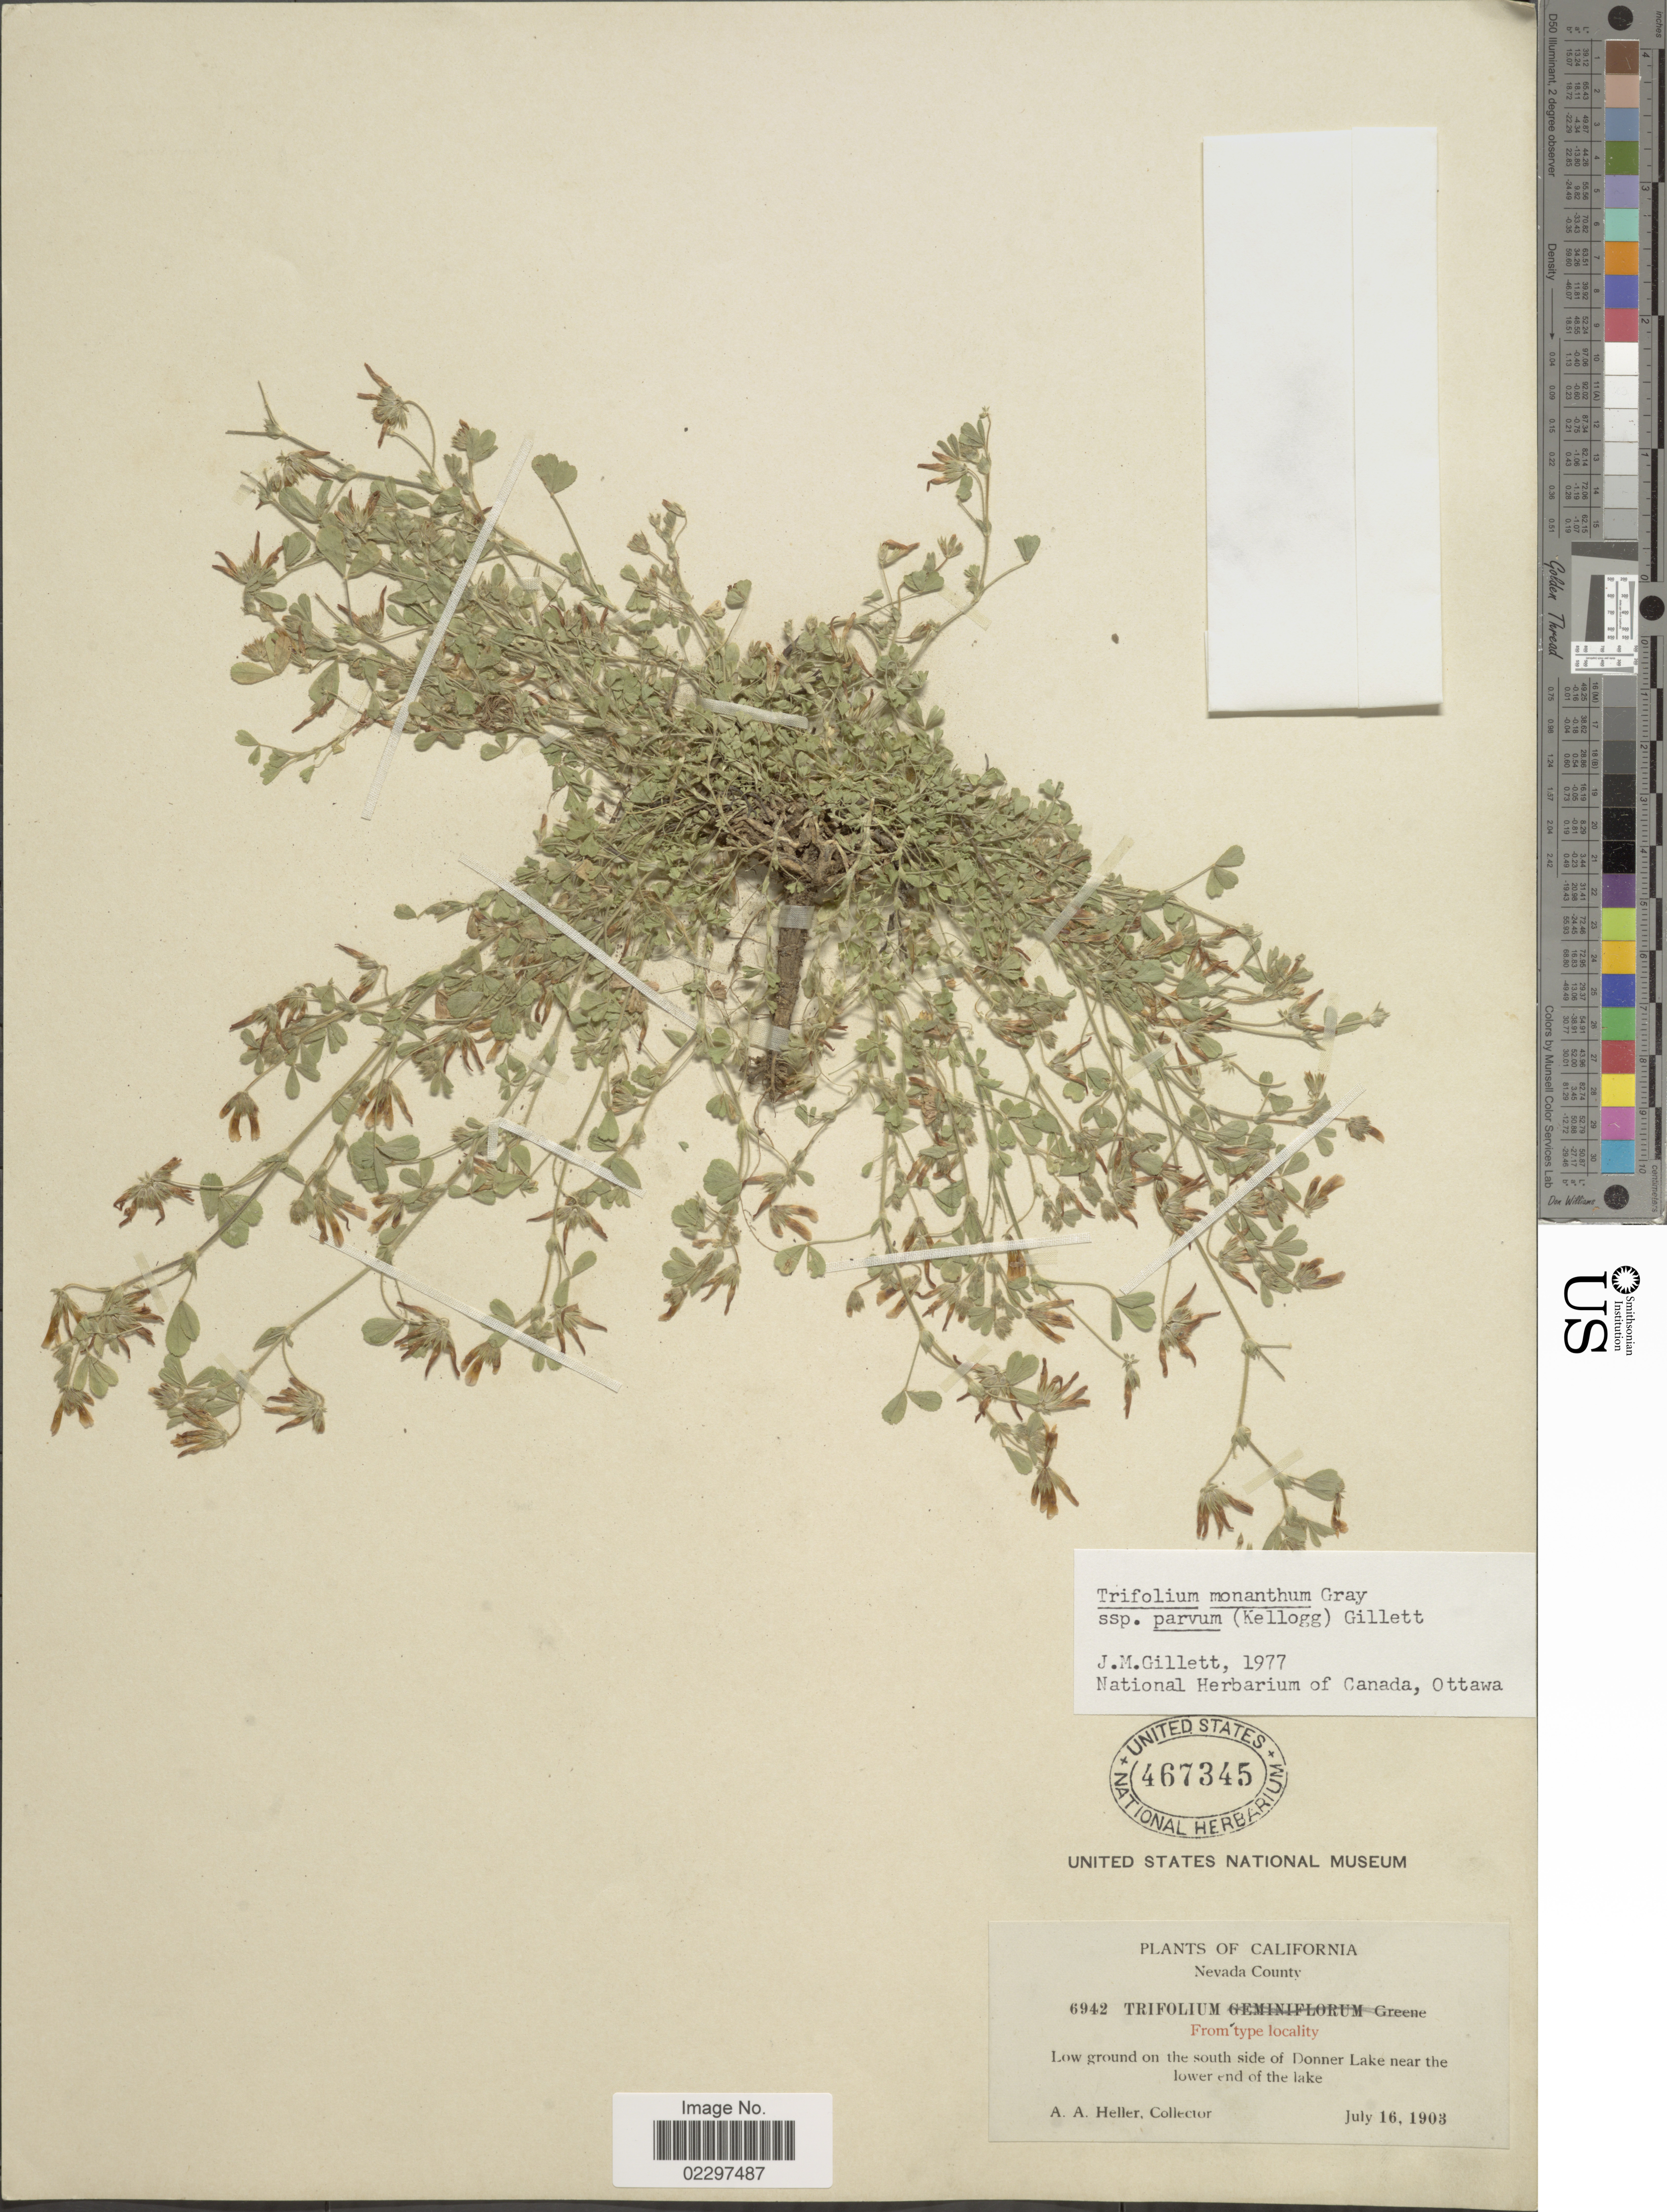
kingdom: Plantae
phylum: Tracheophyta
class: Magnoliopsida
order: Fabales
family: Fabaceae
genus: Trifolium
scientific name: Trifolium monanthum subsp. parvum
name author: (Kellogg) J.M. Gillett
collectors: A. A. Heller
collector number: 6942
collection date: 1903-07-16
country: United States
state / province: California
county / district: Nevada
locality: Nevada County. Low ground on the south side of Donner Lake near the lower end of the lake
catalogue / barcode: US 467345